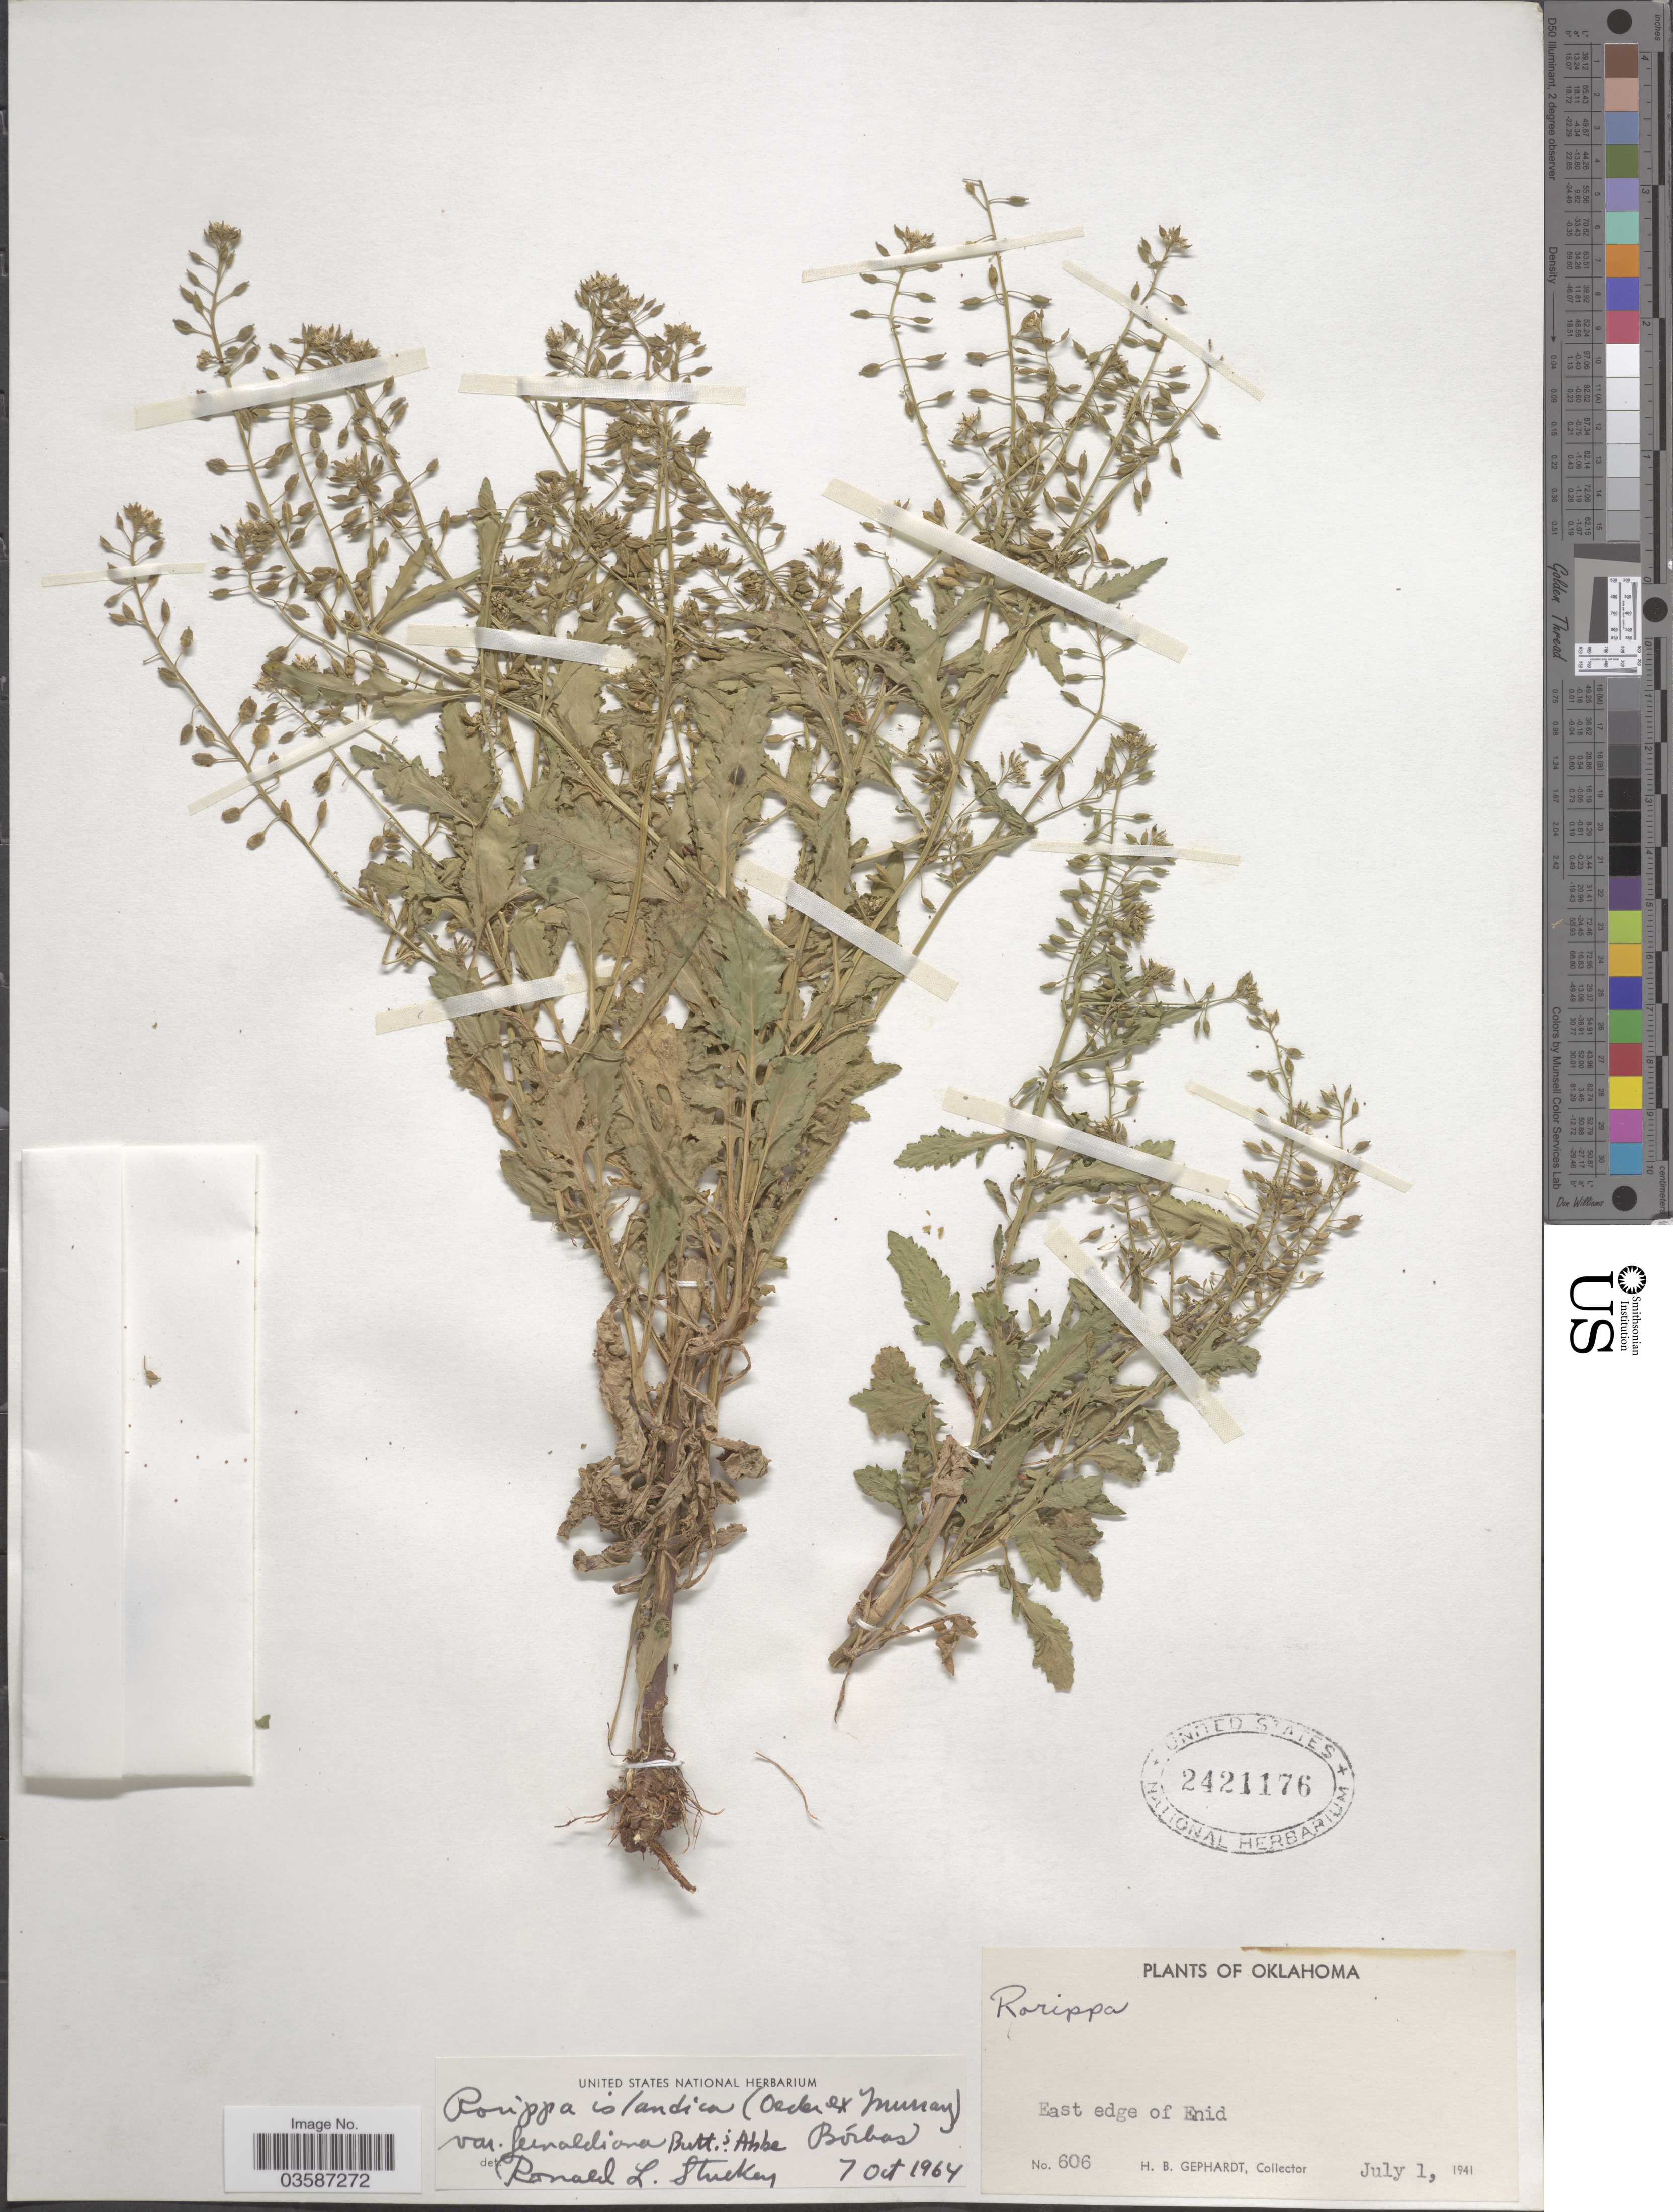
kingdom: Plantae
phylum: Tracheophyta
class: Magnoliopsida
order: Brassicales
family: Brassicaceae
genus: Rorippa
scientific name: Rorippa islandica var. fernaldiana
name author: Butters & Abbe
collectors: H. Gephardt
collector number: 606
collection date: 1941-07-01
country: United States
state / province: Oklahoma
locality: East edge of Enid.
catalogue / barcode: US 2421176